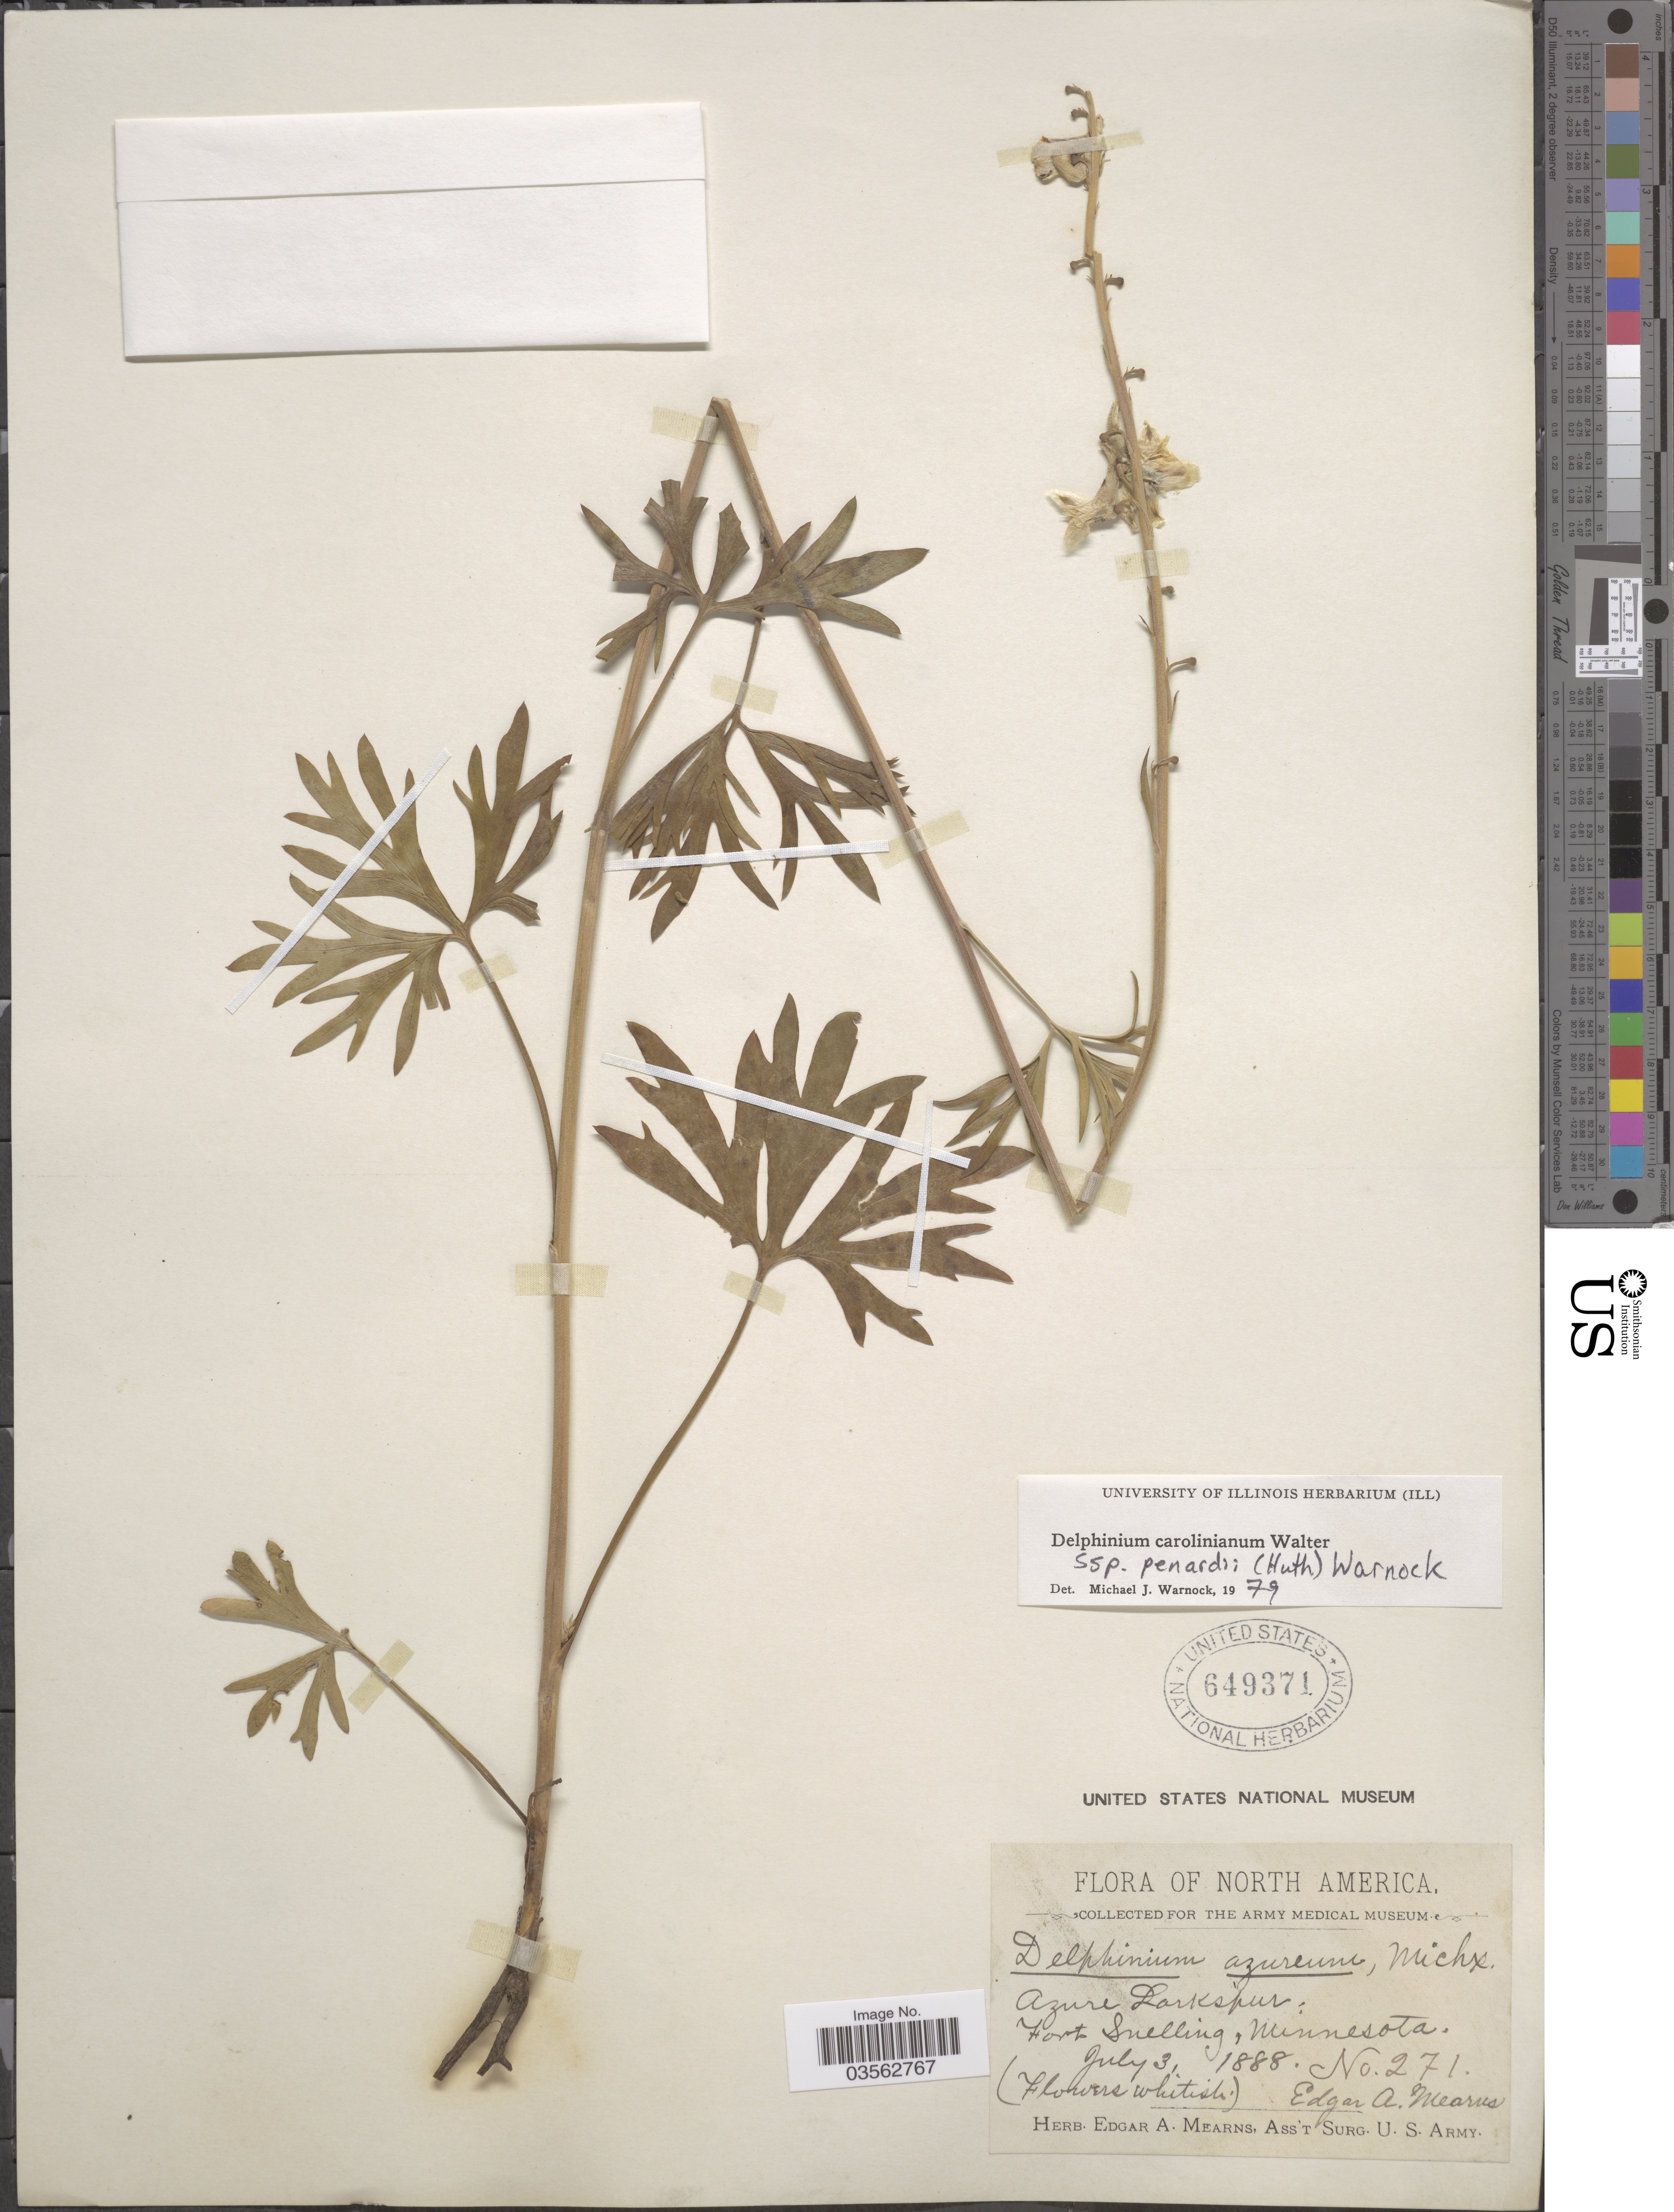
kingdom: Plantae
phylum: Tracheophyta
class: Magnoliopsida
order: Ranunculales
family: Ranunculaceae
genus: Delphinium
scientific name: Delphinium carolinianum subsp. penardii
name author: (Huth) M.J. Warnock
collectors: E. A. Mearns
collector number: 271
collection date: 1888-07-03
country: United States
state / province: Minnesota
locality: Azure Larkspur. Fort Snelling.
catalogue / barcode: US 649371